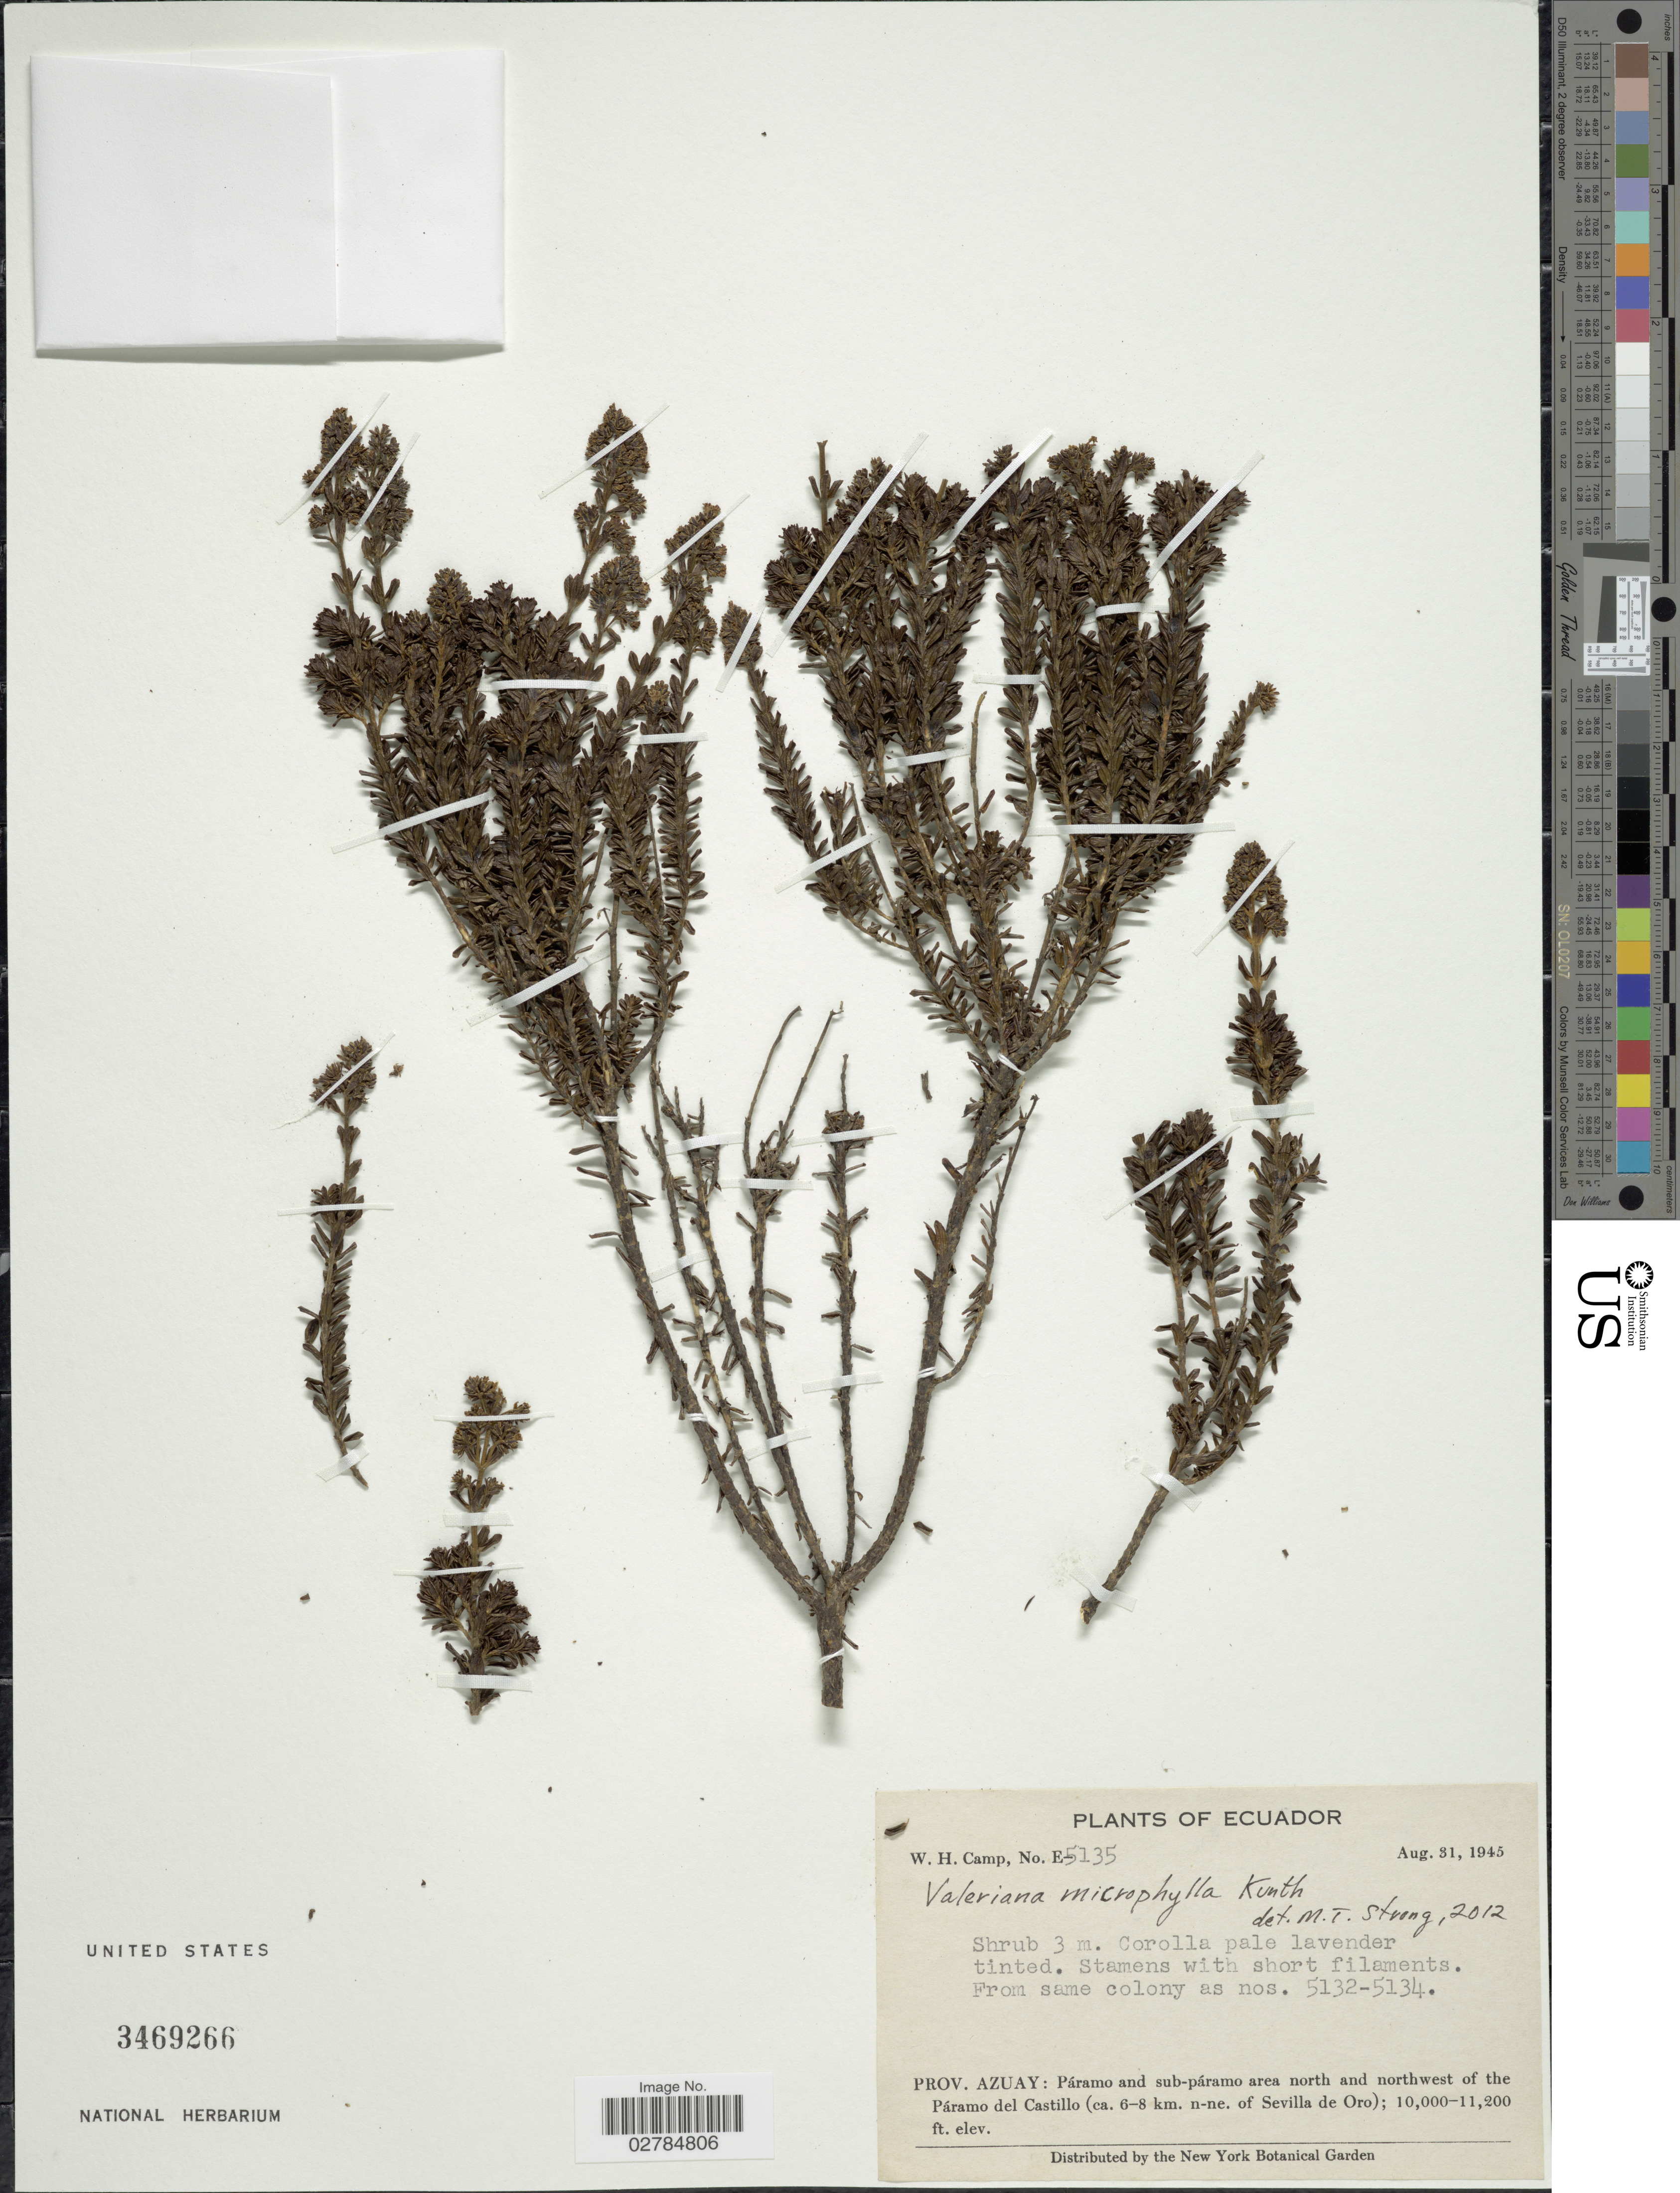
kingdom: Plantae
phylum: Tracheophyta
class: Magnoliopsida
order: Dipsacales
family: Caprifoliaceae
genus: Valeriana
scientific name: Valeriana microphylla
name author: Kunth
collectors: W. H. Camp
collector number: E-5135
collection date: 1945-08-31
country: Ecuador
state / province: Azuay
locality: Páramo and sub-páramo area north and northwest of the Páramo del Castillo (ca. 6-8 km. n-ne. of Sevilla de Oro).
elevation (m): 3048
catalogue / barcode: US 3469266